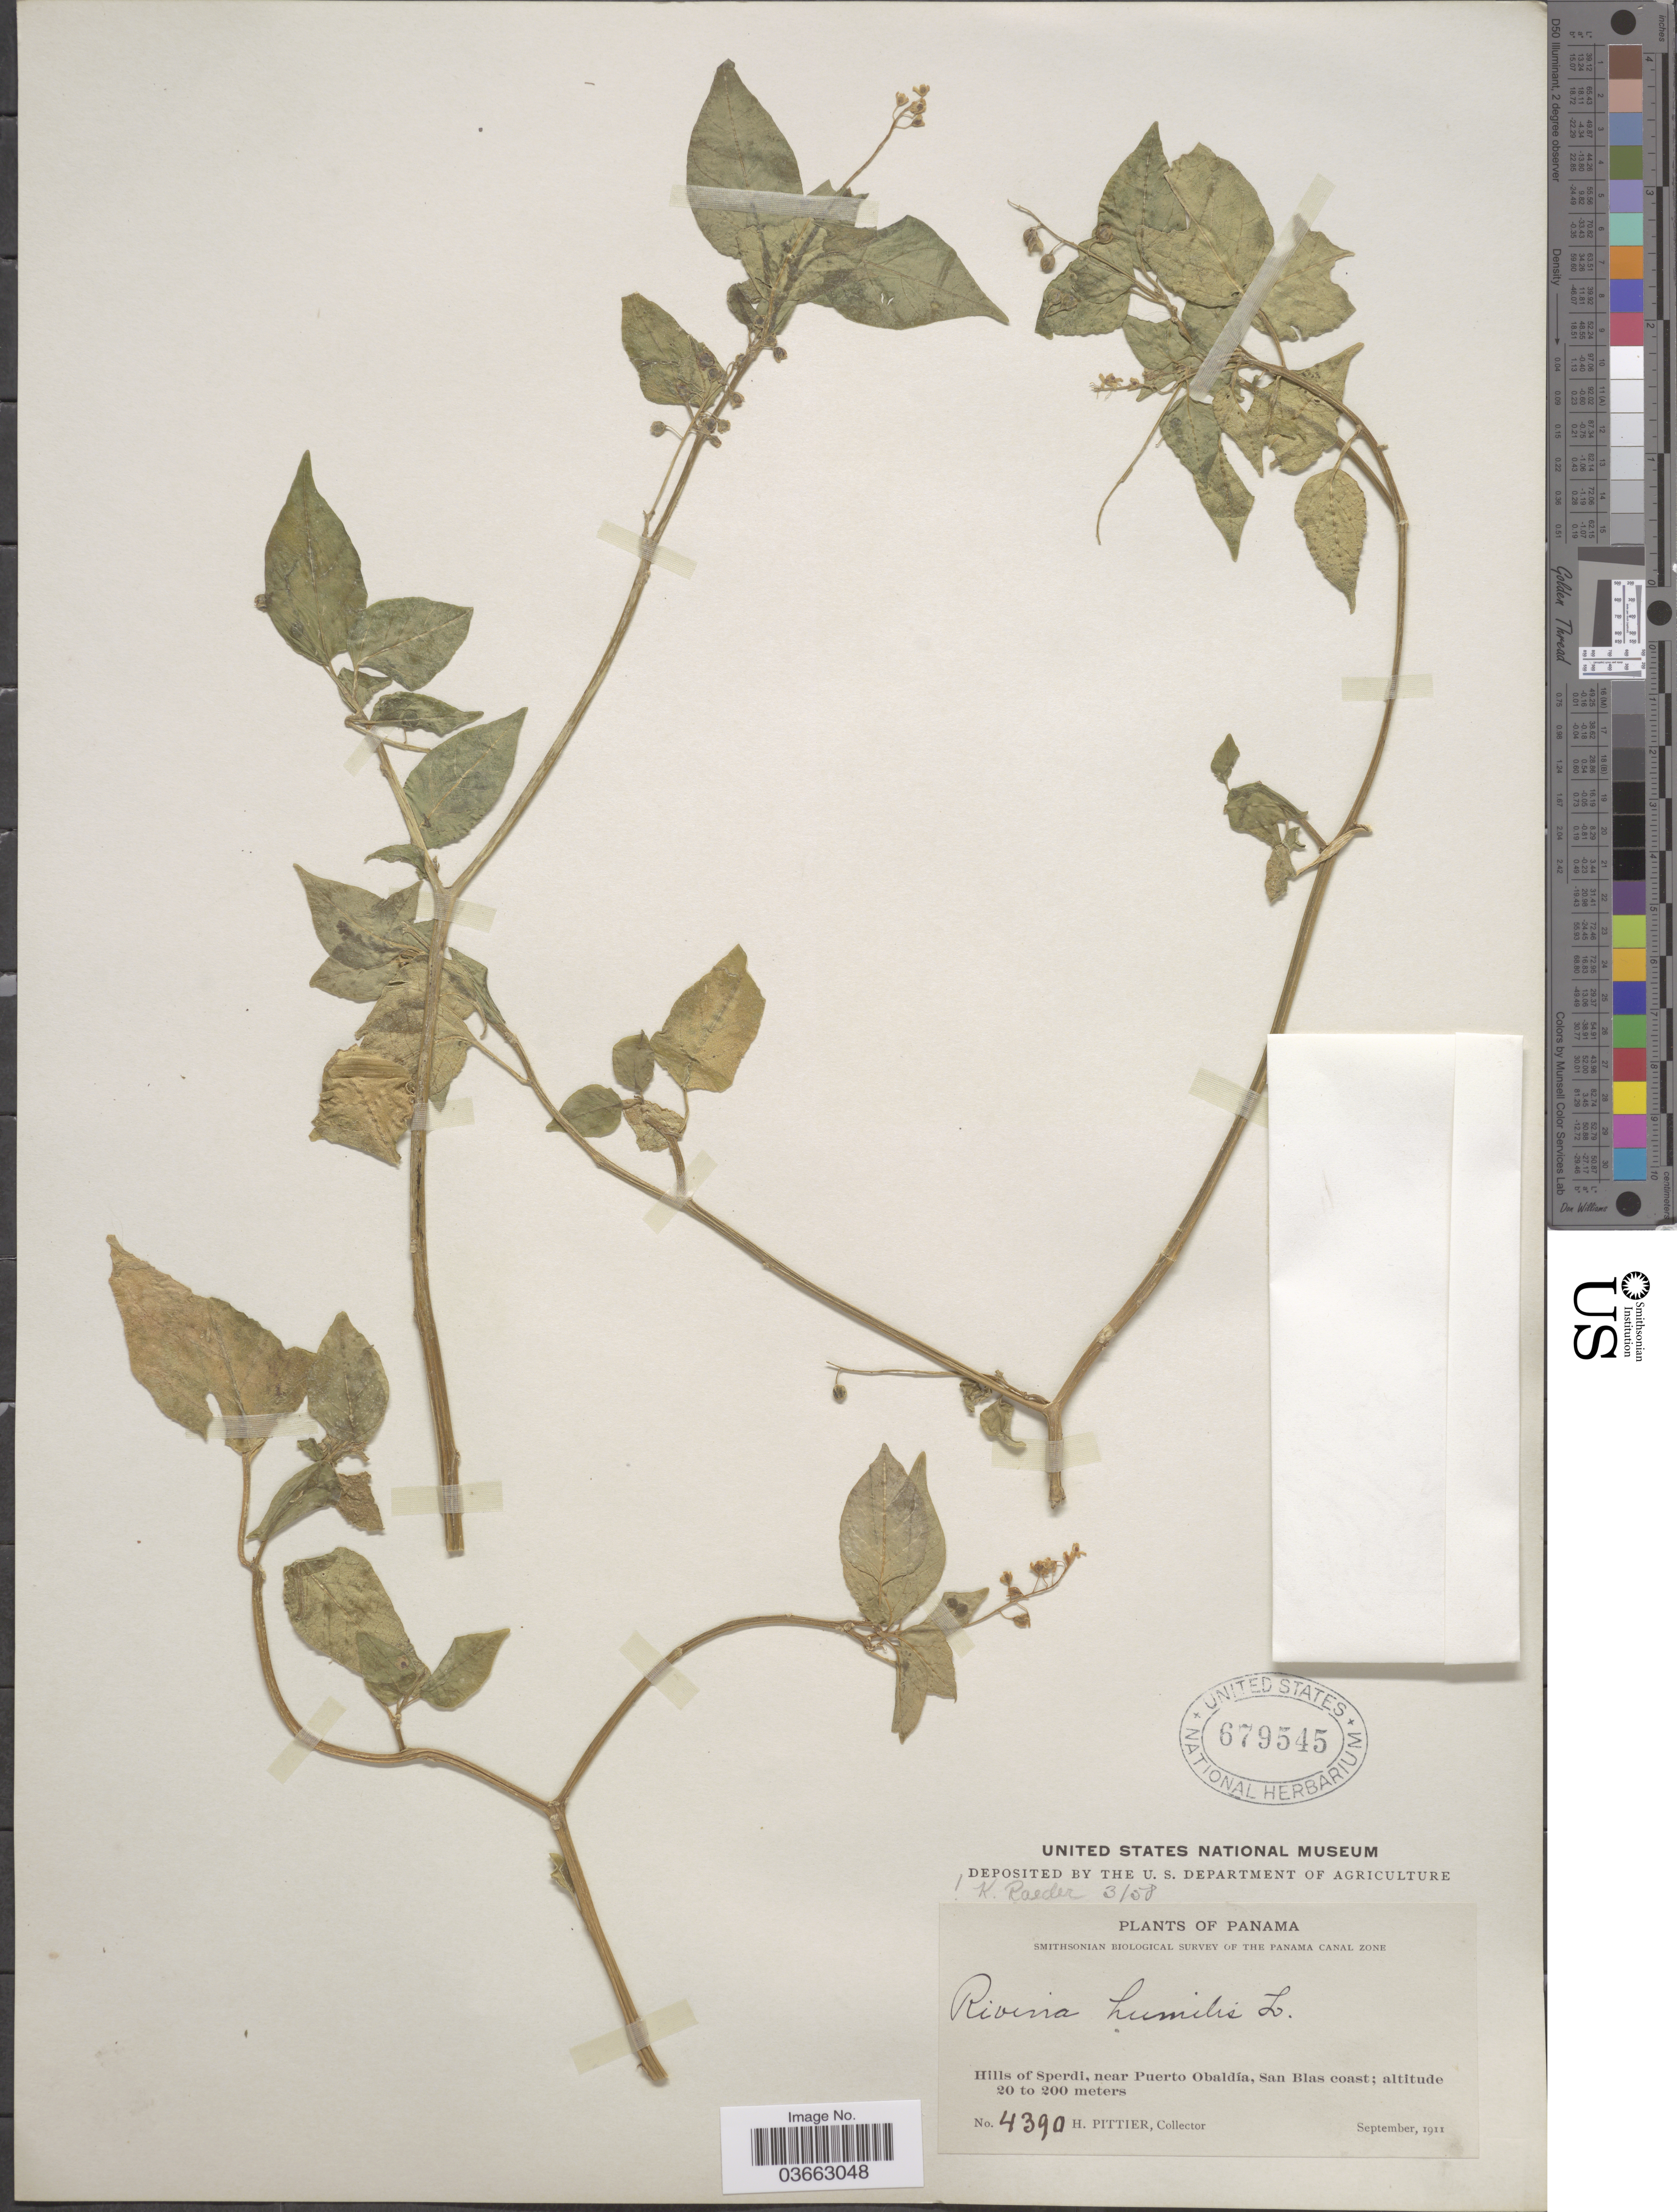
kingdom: Plantae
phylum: Tracheophyta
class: Magnoliopsida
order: Caryophyllales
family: Phytolaccaceae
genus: Rivina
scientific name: Rivina humilis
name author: L.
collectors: H. F. Pittier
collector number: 4390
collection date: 1911-09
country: Panama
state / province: Kuna Yala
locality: Hills of Sperdi, near Puerto Obaldía, San Blas coast.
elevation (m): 20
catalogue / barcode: US 679545